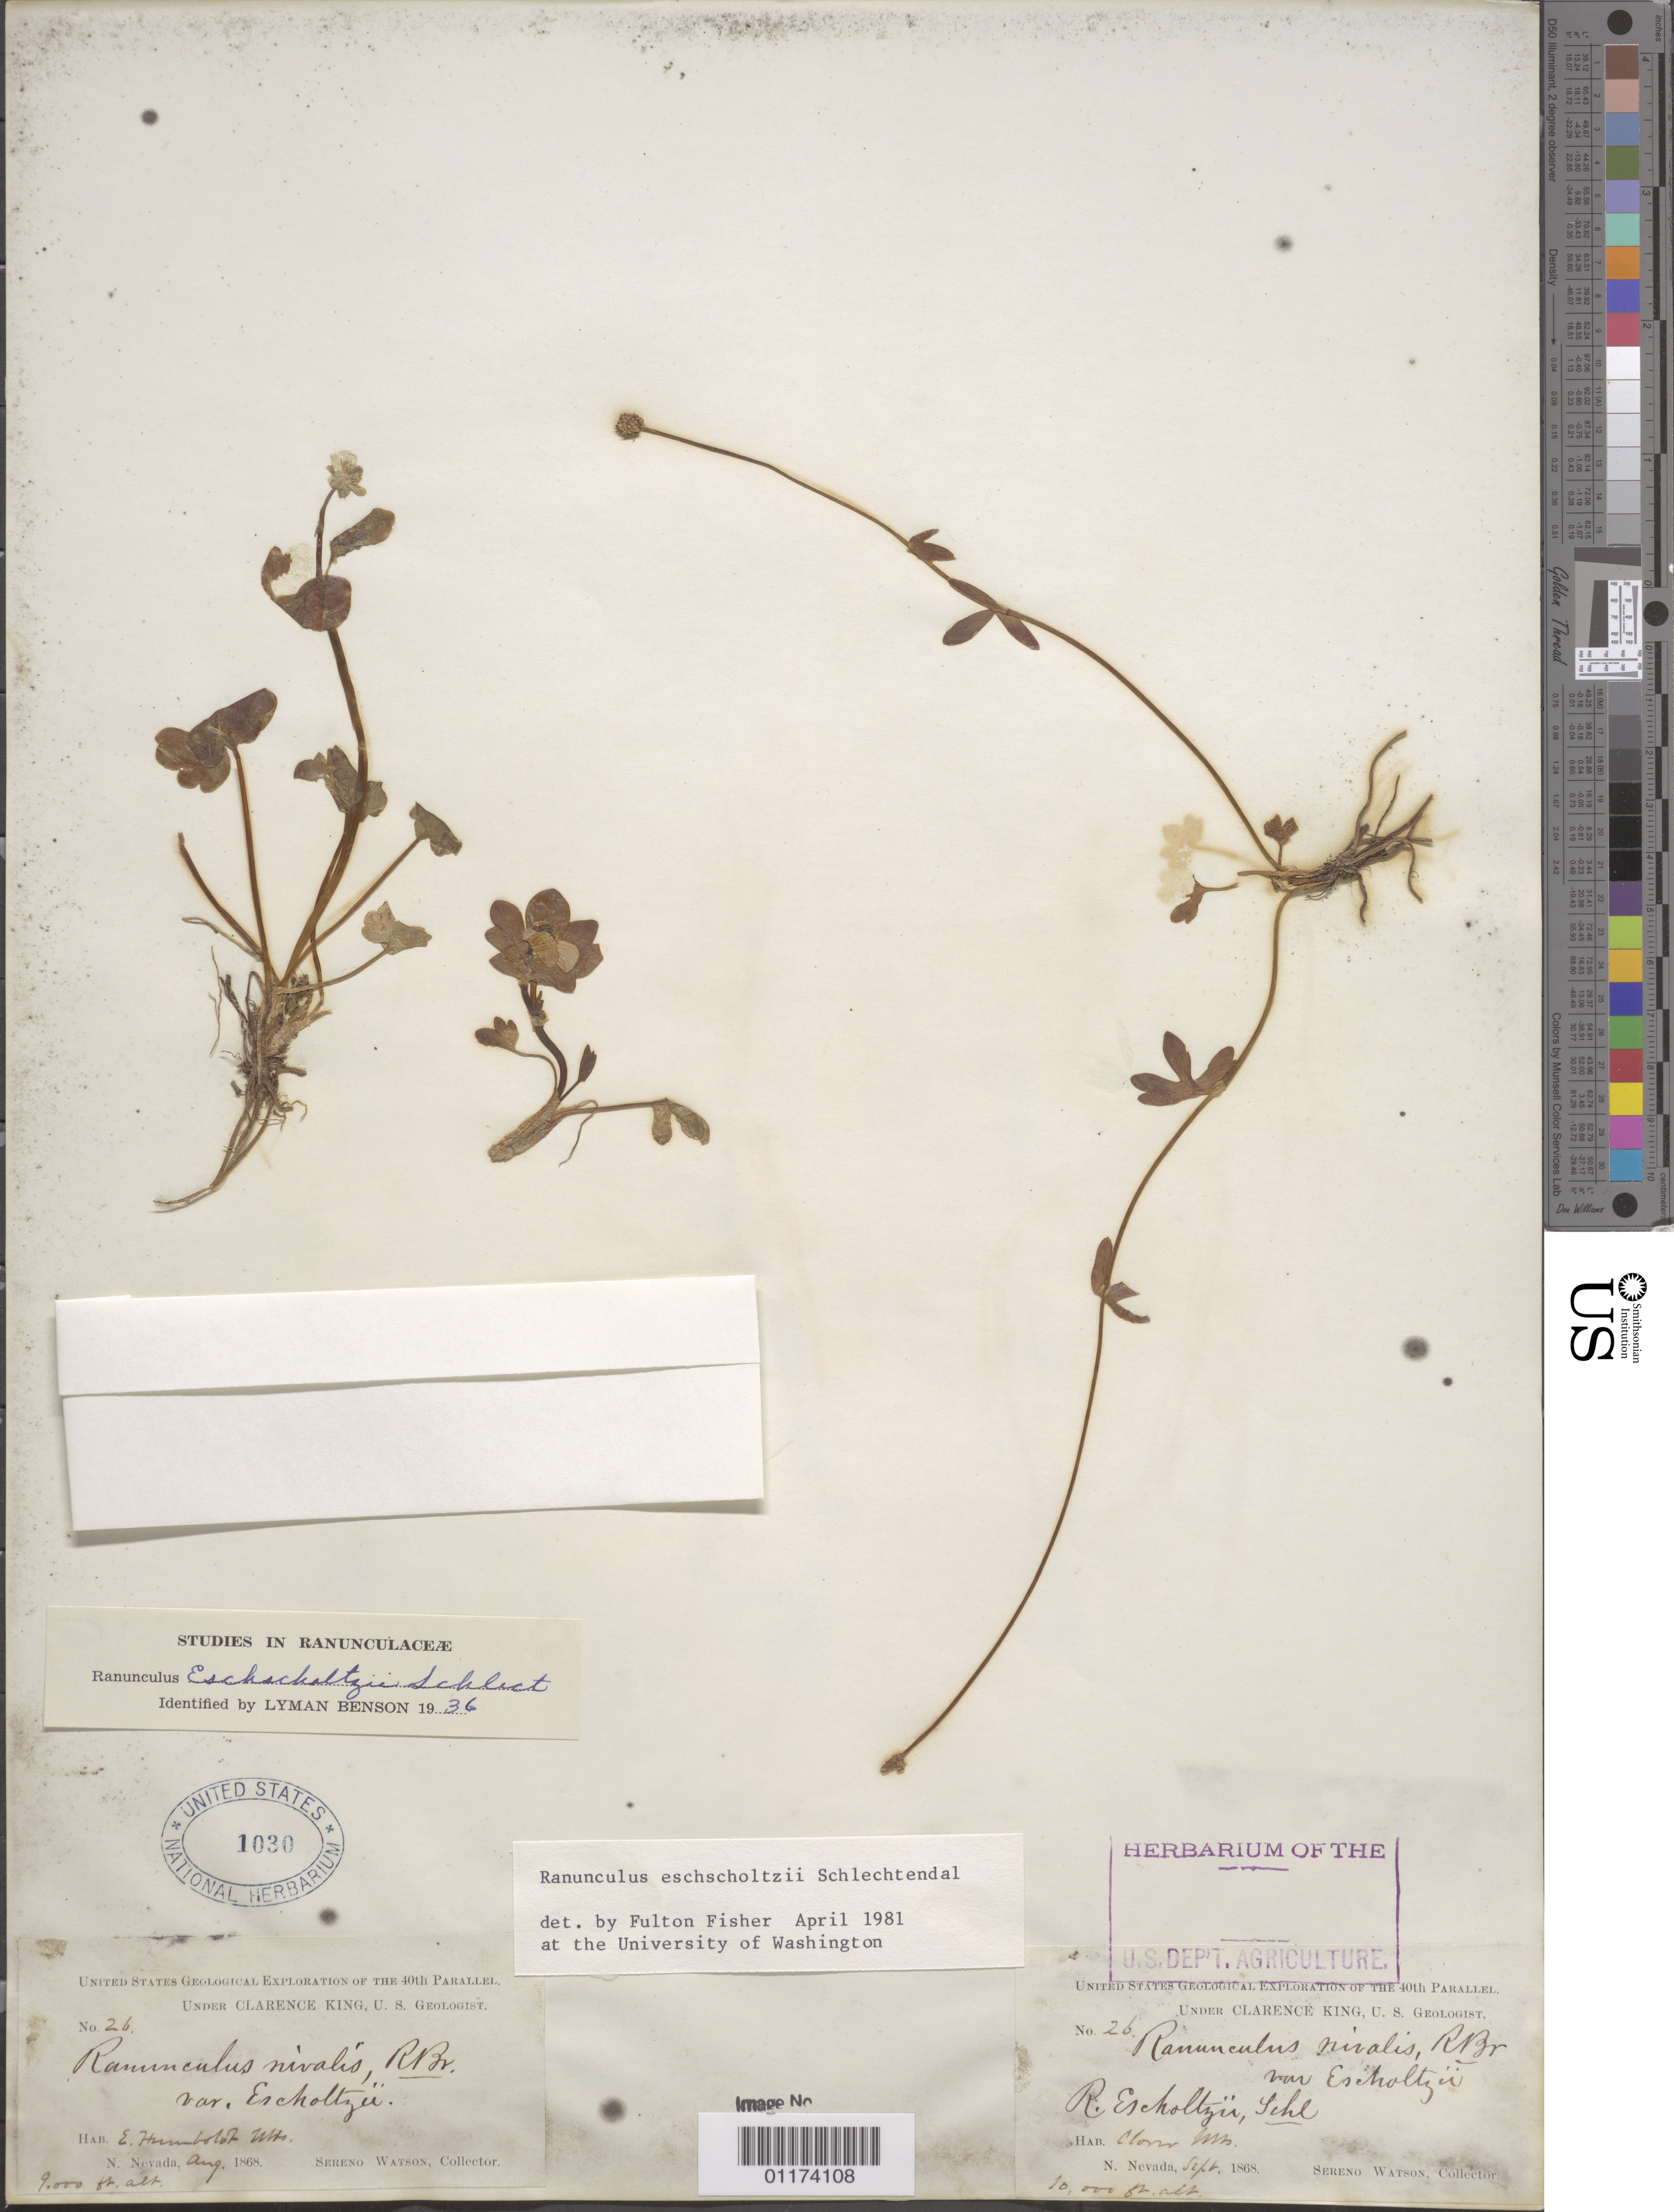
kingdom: Plantae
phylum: Tracheophyta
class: Magnoliopsida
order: Ranunculales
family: Ranunculaceae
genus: Ranunculus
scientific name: Ranunculus eschscholtzii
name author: Schltdl.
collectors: S. Watson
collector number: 26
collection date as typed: Aug 1868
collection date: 1868-08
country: United States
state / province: Nevada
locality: East Humboldt Mts.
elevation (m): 2743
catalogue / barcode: US 1030